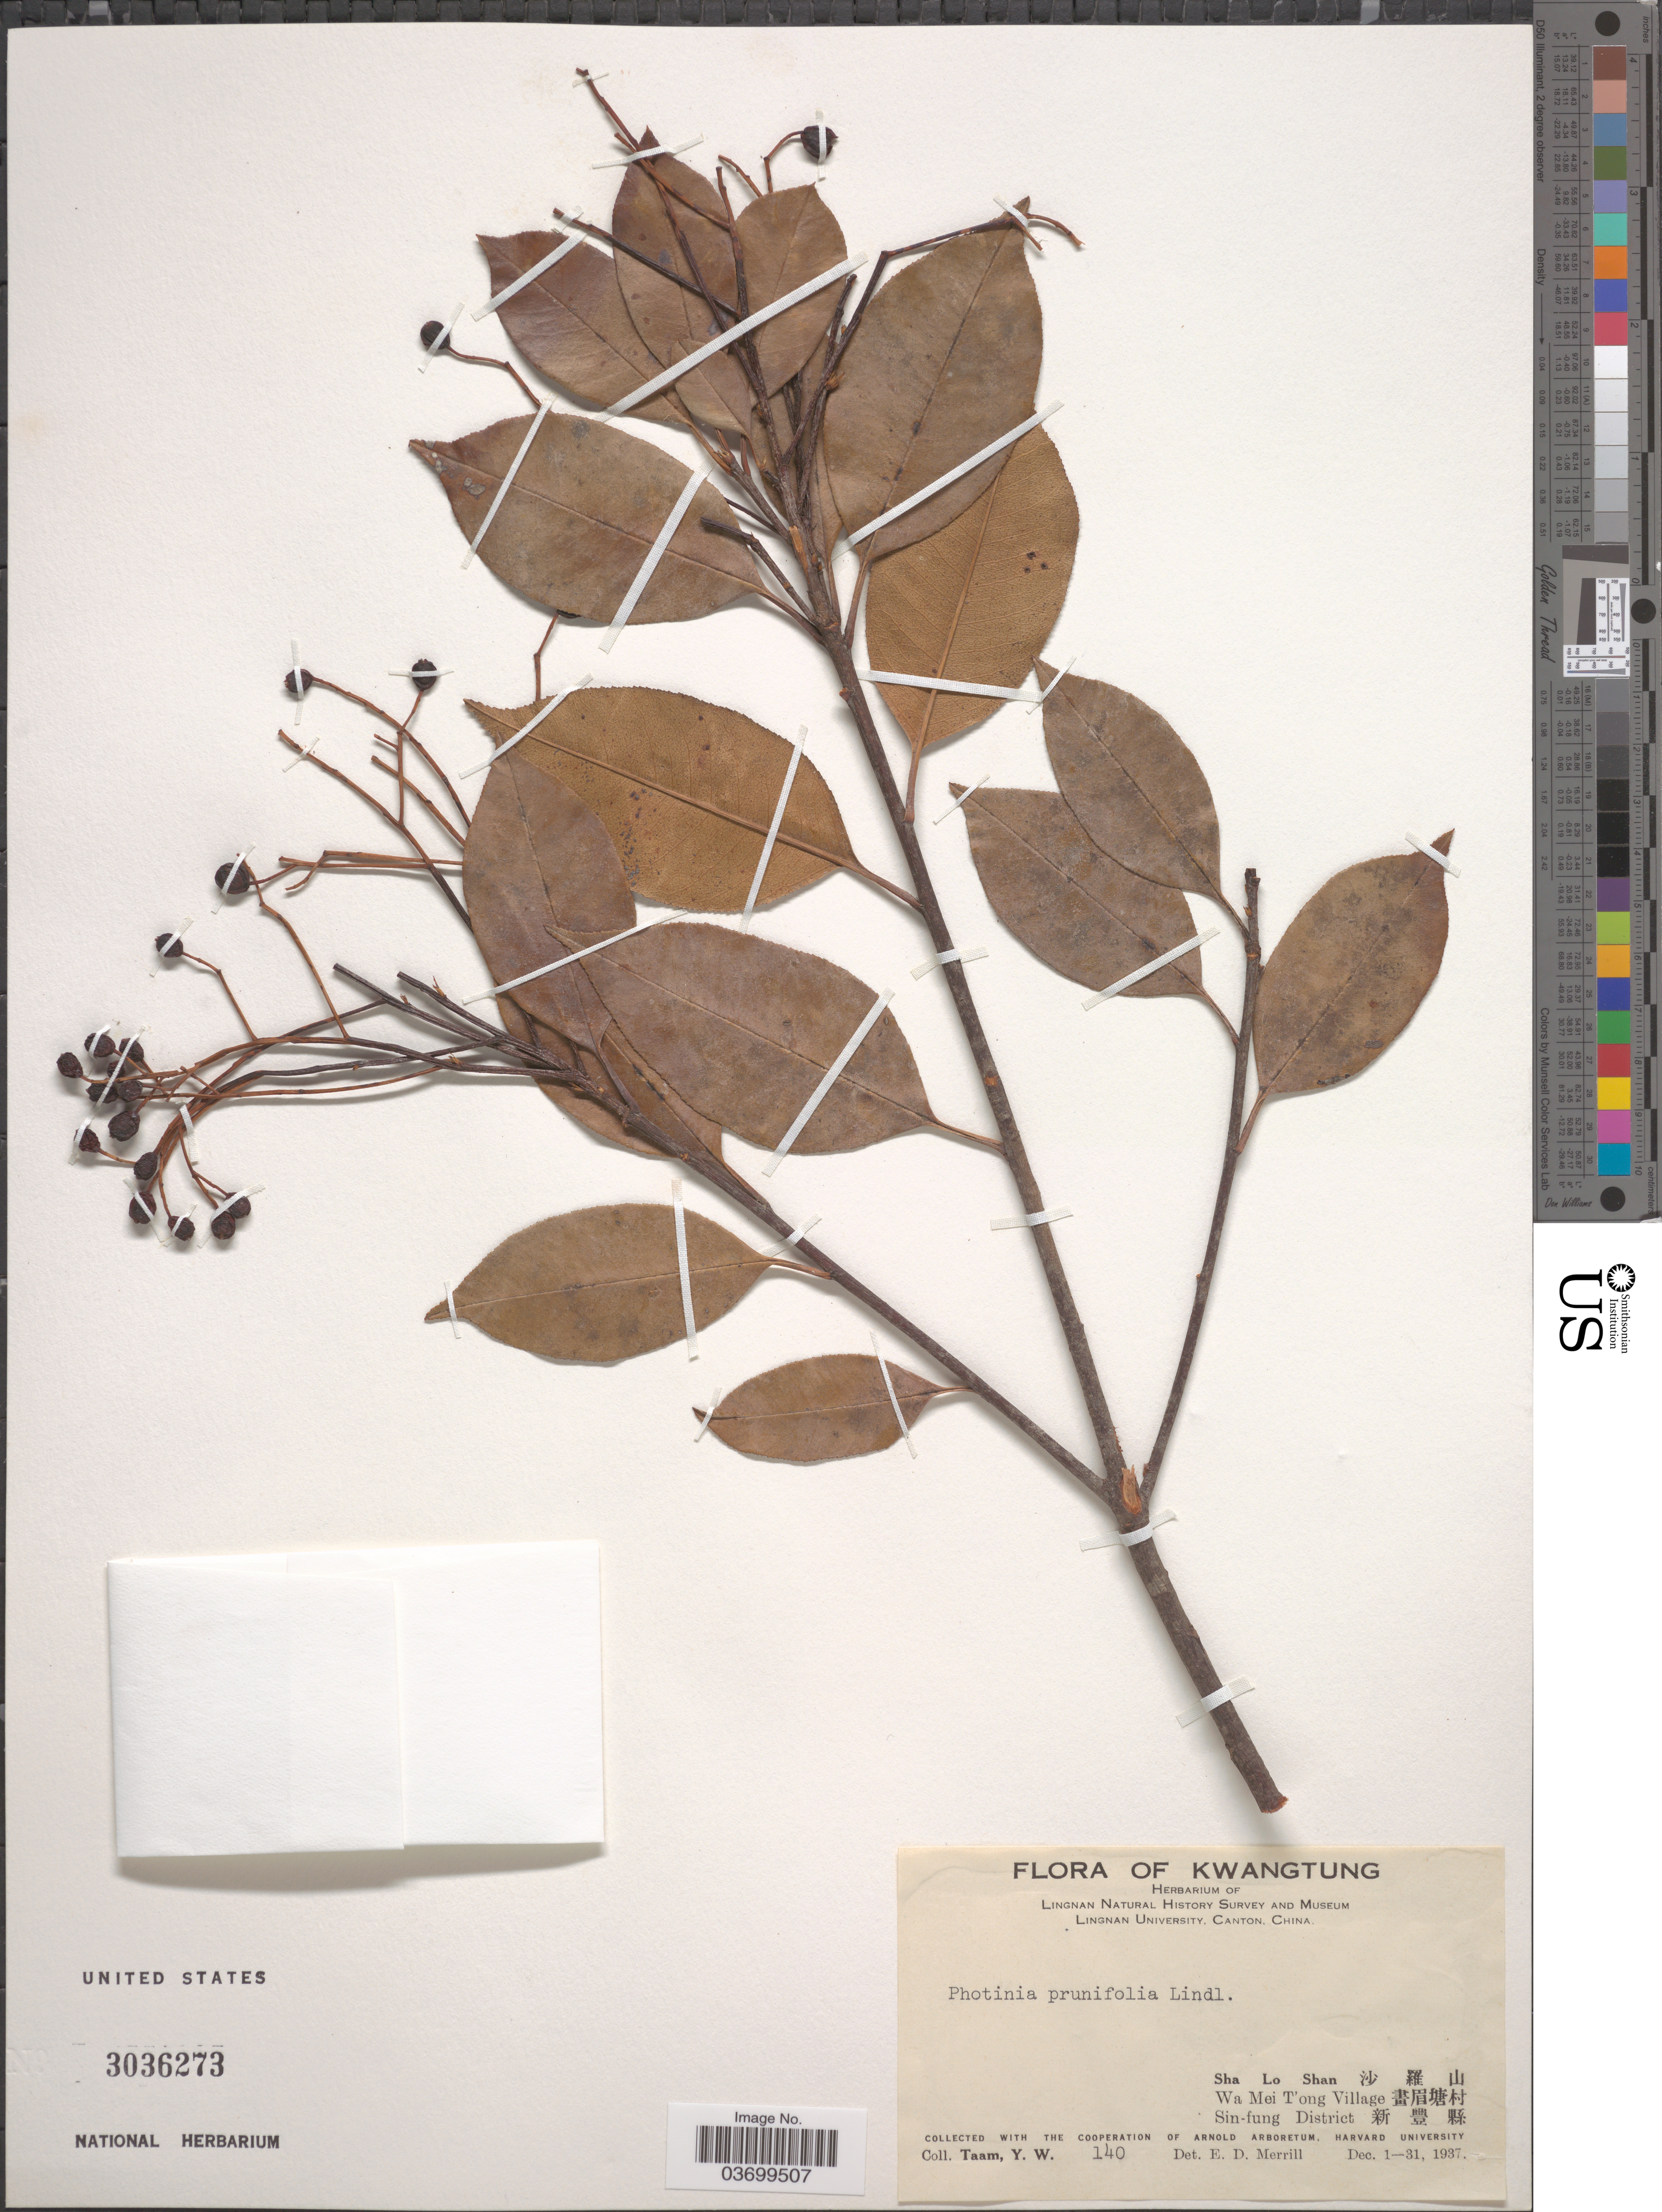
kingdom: Plantae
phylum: Tracheophyta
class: Magnoliopsida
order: Rosales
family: Rosaceae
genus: Photinia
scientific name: Photinia prunifolia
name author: (Hook. & Arn.) Lindl.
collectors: Y. W. Taam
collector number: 140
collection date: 1937-12-01/1937-12-31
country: China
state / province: Guangdong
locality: Kwangtung. Sha Lo Shan X. Wa Mei T'ong Village X. Sin-fung District X.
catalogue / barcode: US 3036273